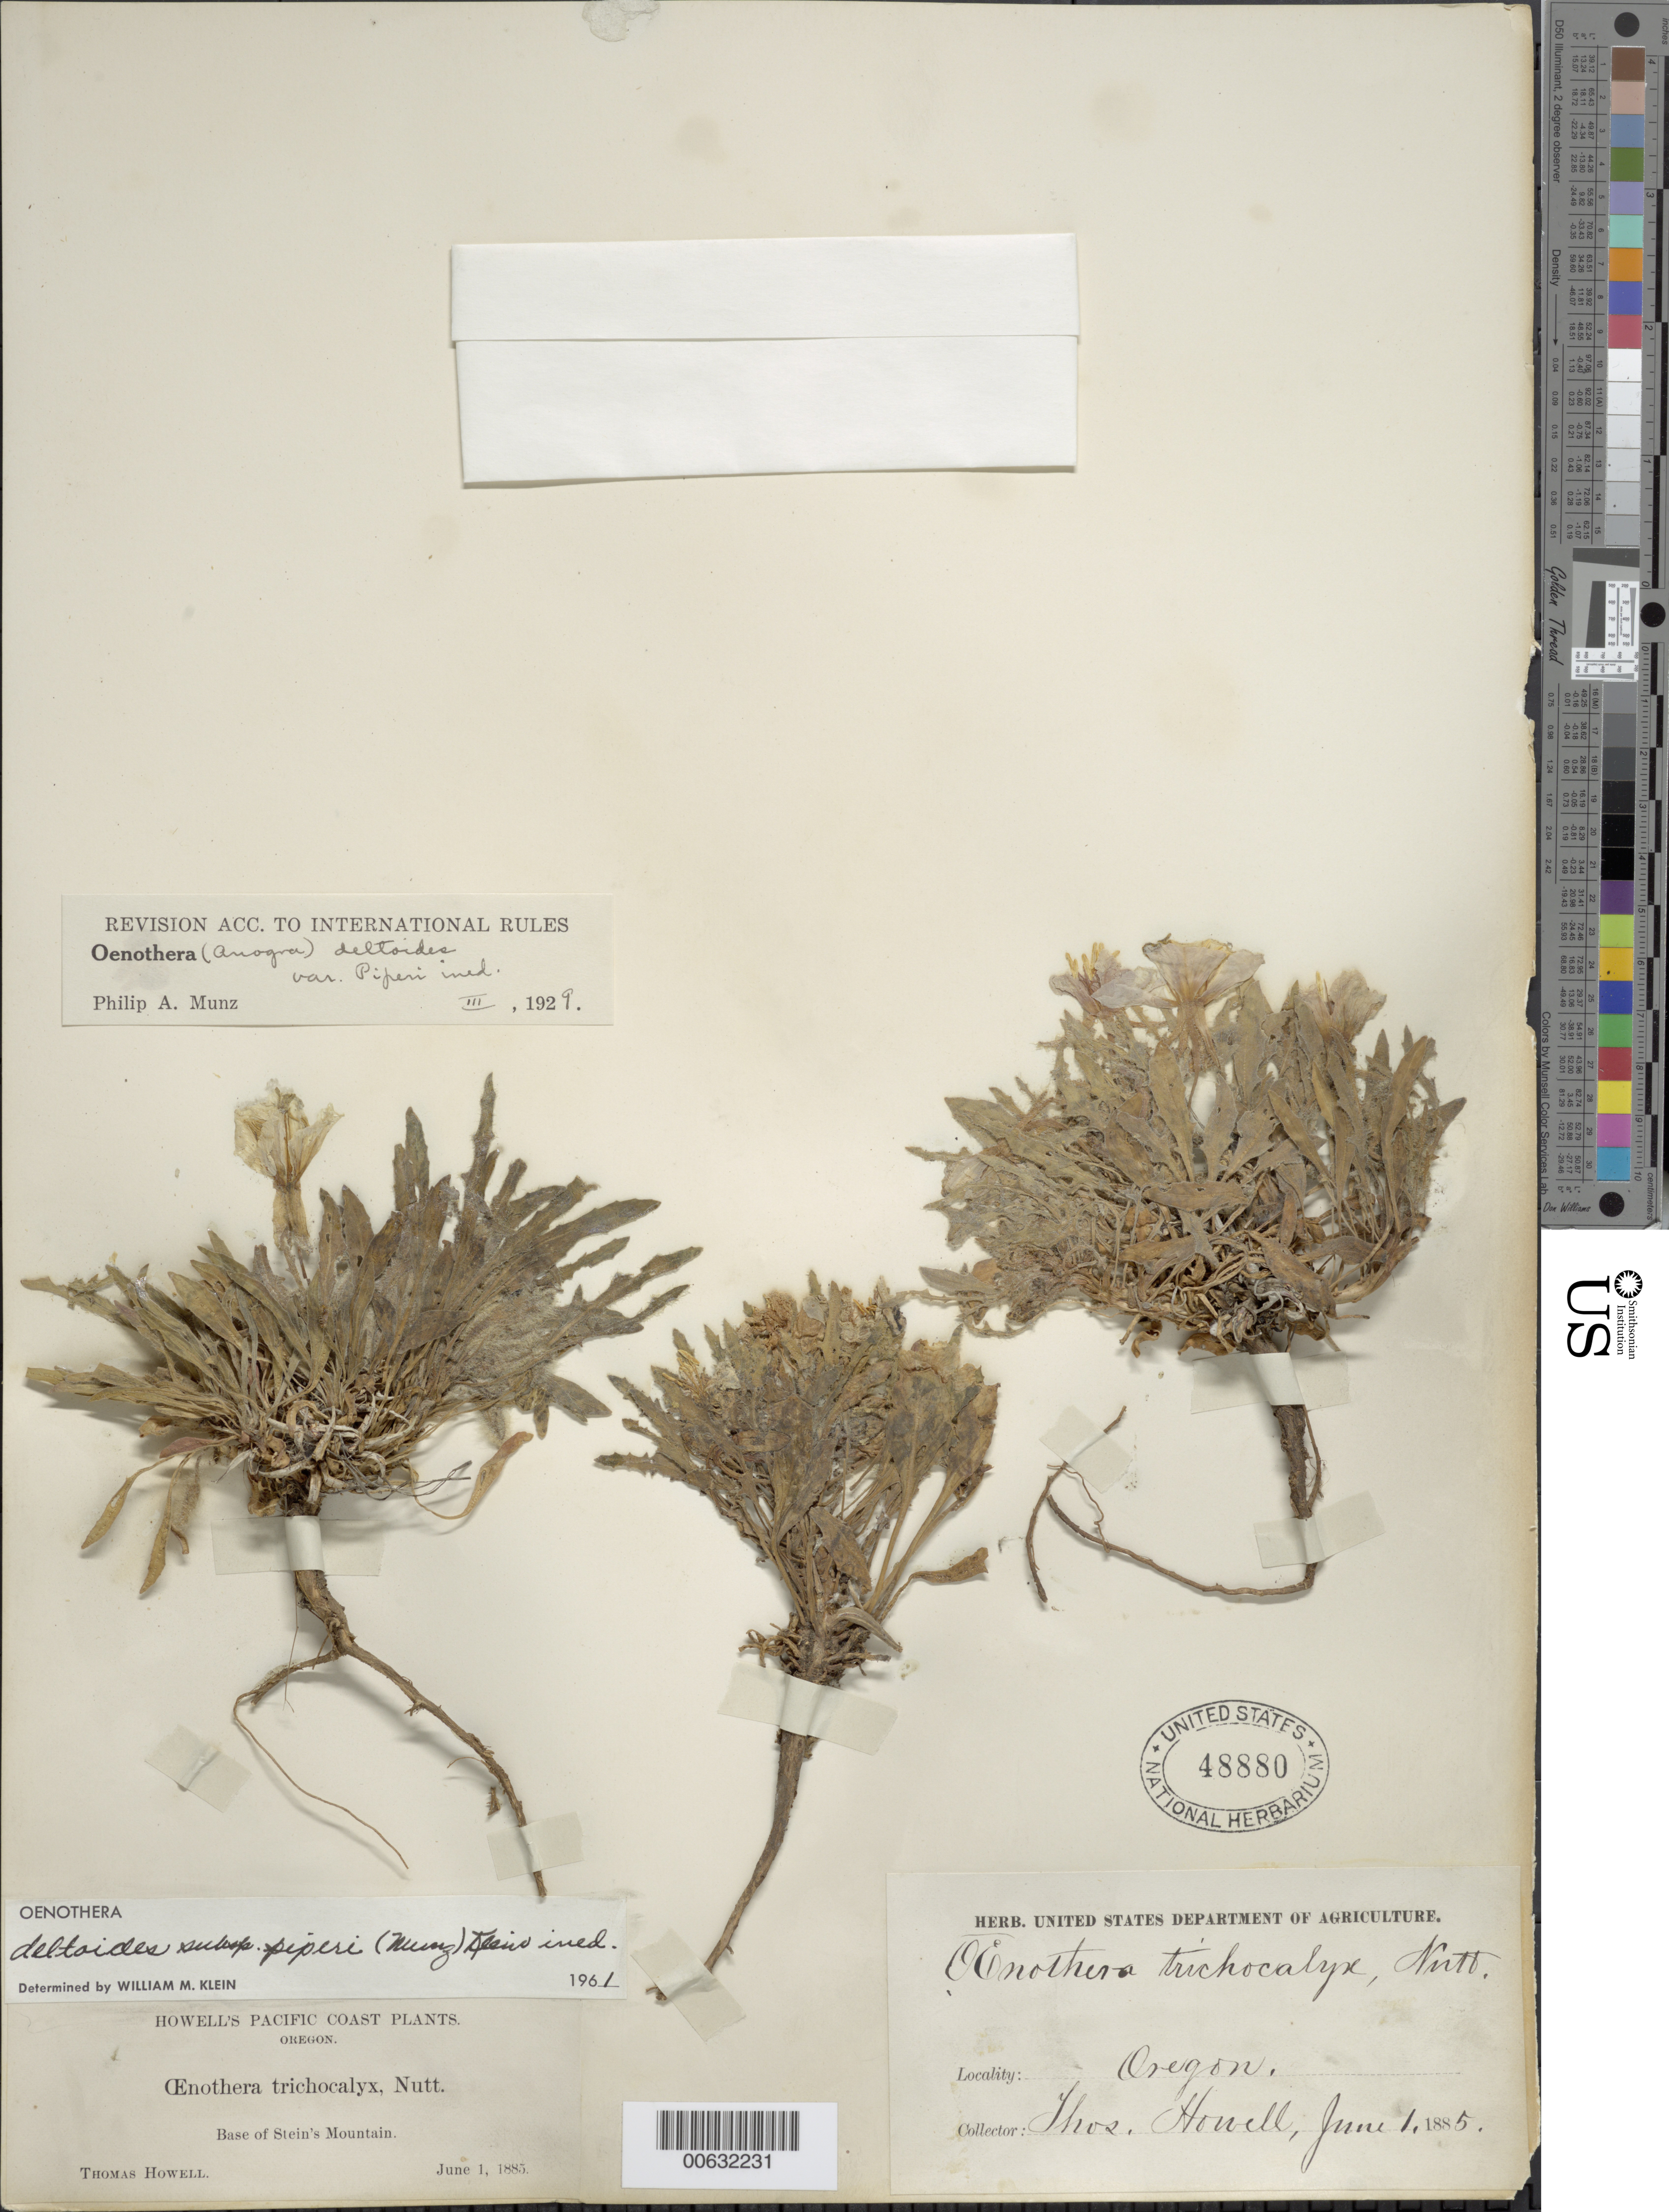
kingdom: Plantae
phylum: Tracheophyta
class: Magnoliopsida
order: Myrtales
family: Onagraceae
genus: Oenothera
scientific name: Oenothera deltoides subsp. piperi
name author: (Munz) W.M. Klein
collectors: T. Howell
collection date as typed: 01 Jun 1885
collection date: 1885-06-01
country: United States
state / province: Oregon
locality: Base of Stein's Mt.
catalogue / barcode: US 48880